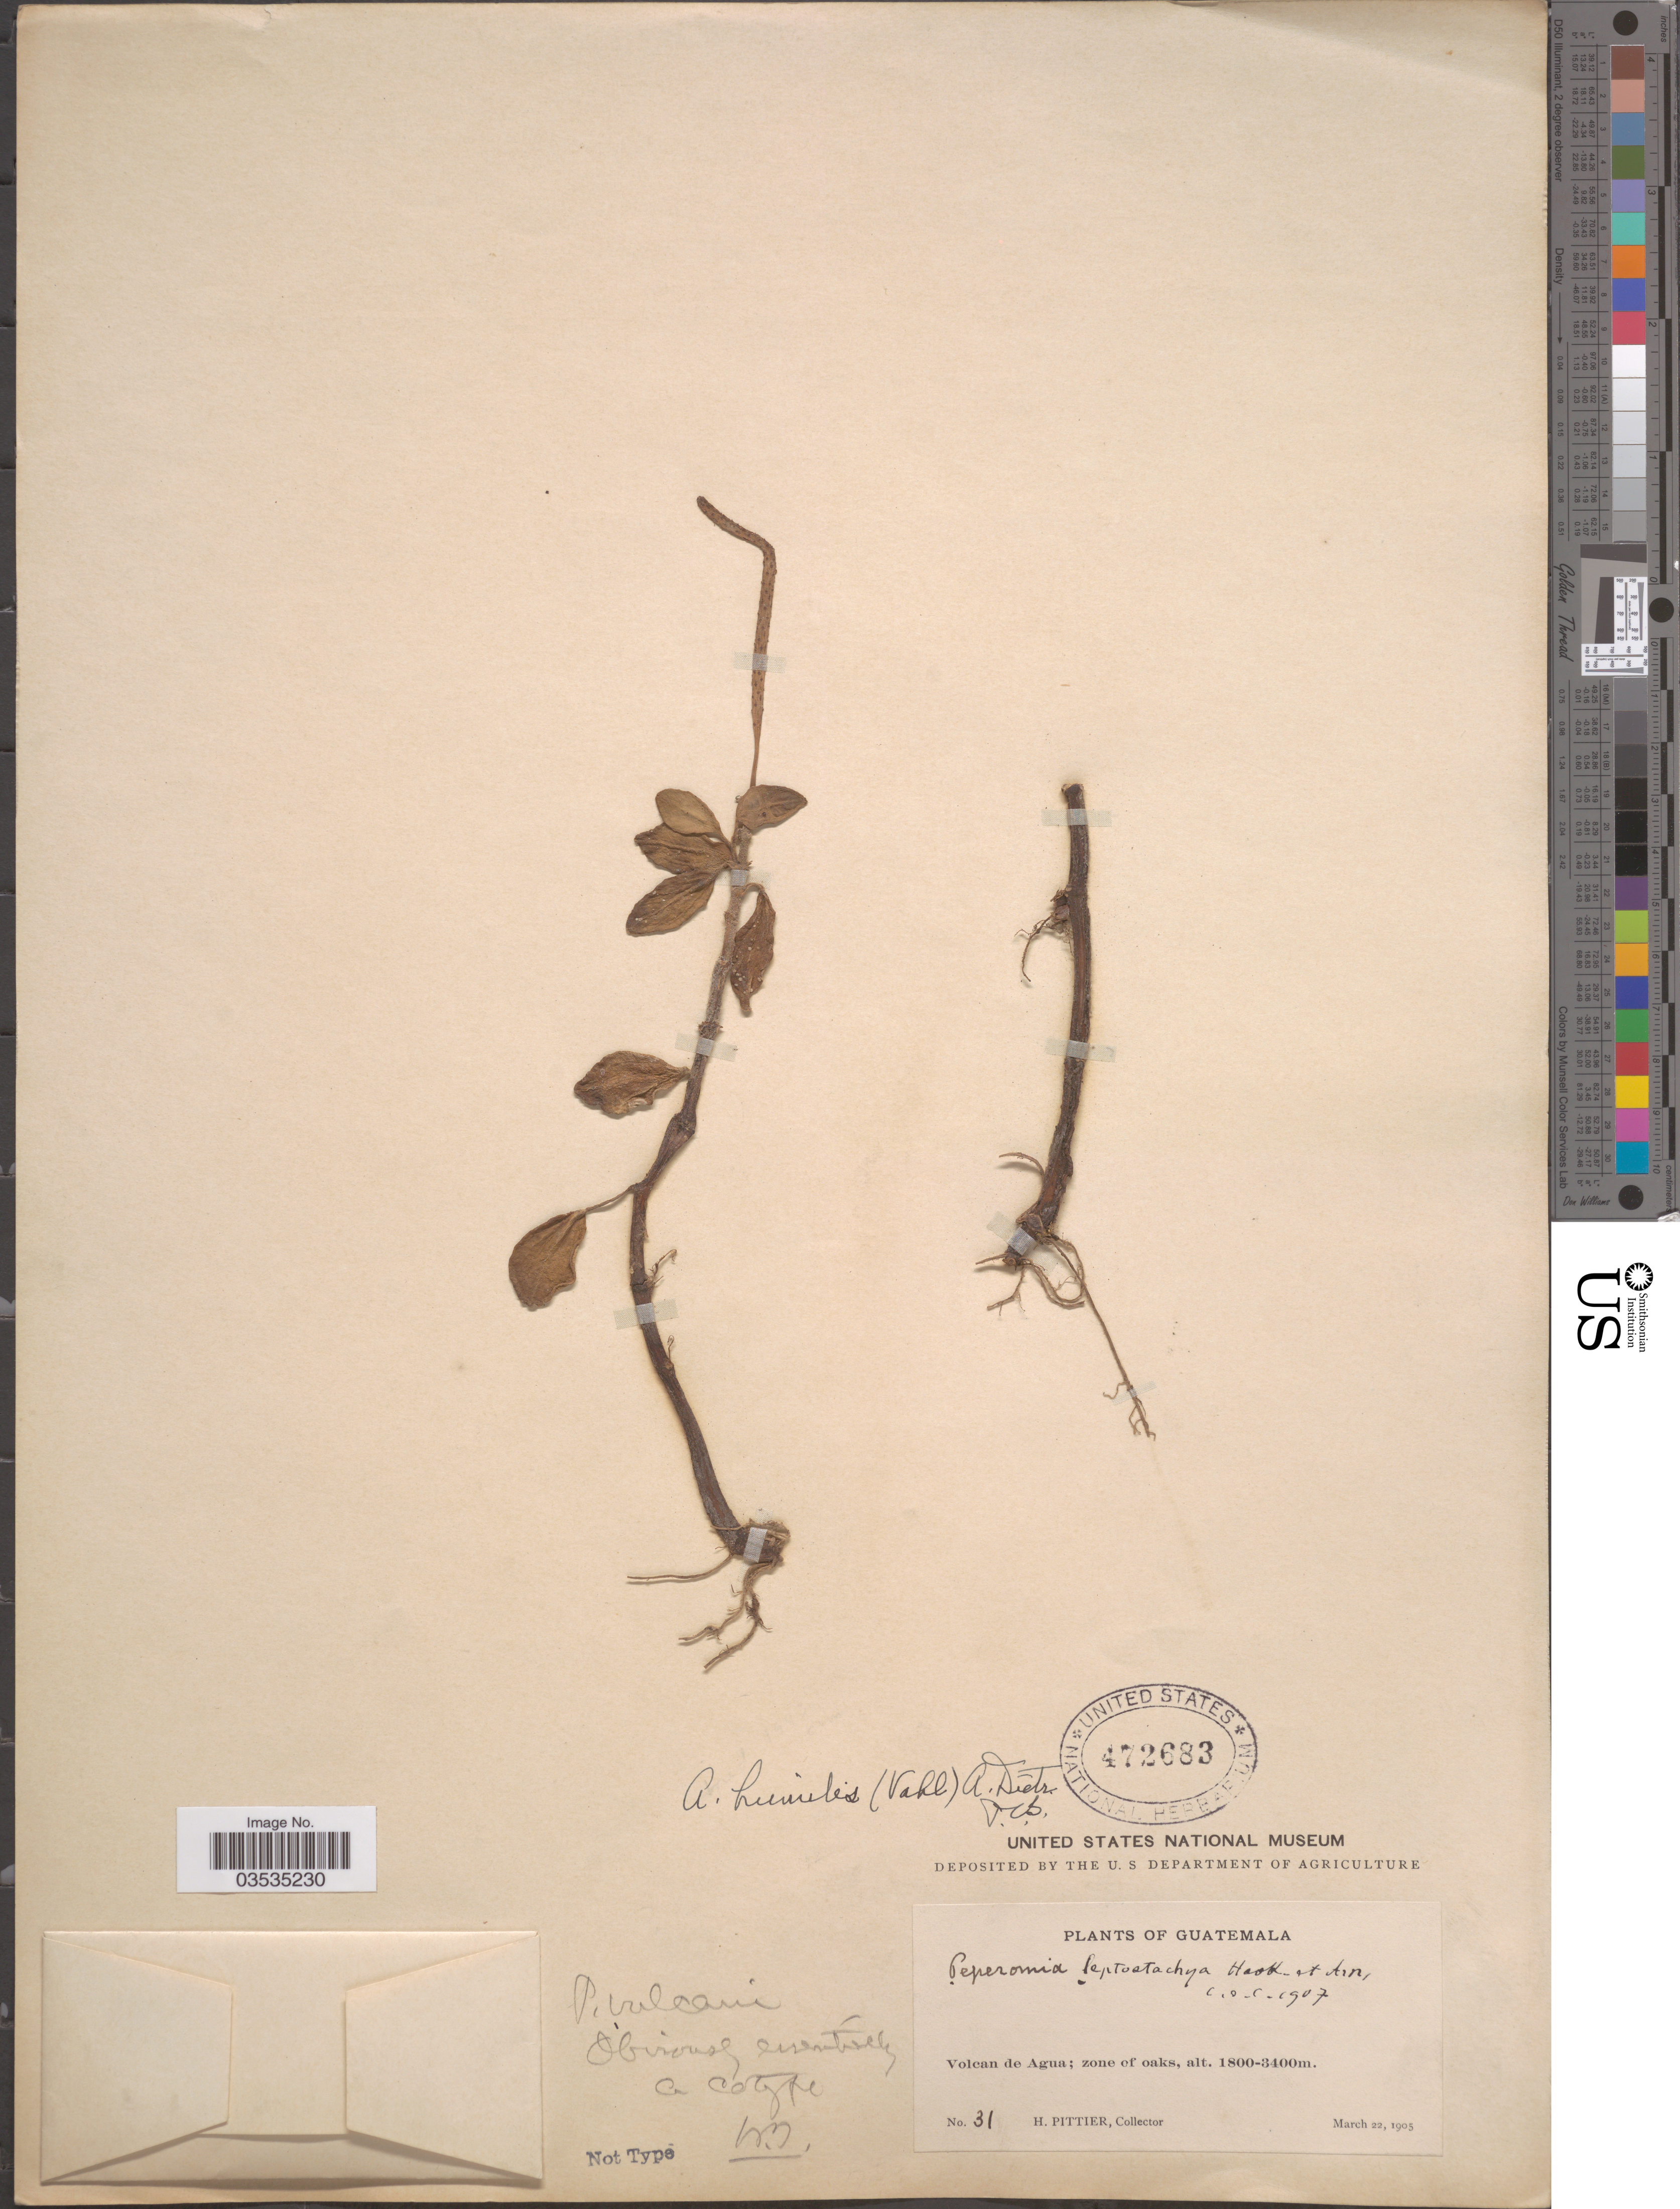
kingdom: Plantae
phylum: Tracheophyta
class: Magnoliopsida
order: Piperales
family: Piperaceae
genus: Peperomia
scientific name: Peperomia humilis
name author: (Vahl) A. Dietr.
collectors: H. F. Pittier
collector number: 31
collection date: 1905-03-22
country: Guatemala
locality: Volcan de Agua; zone of oaks.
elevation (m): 1800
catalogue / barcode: US 472683